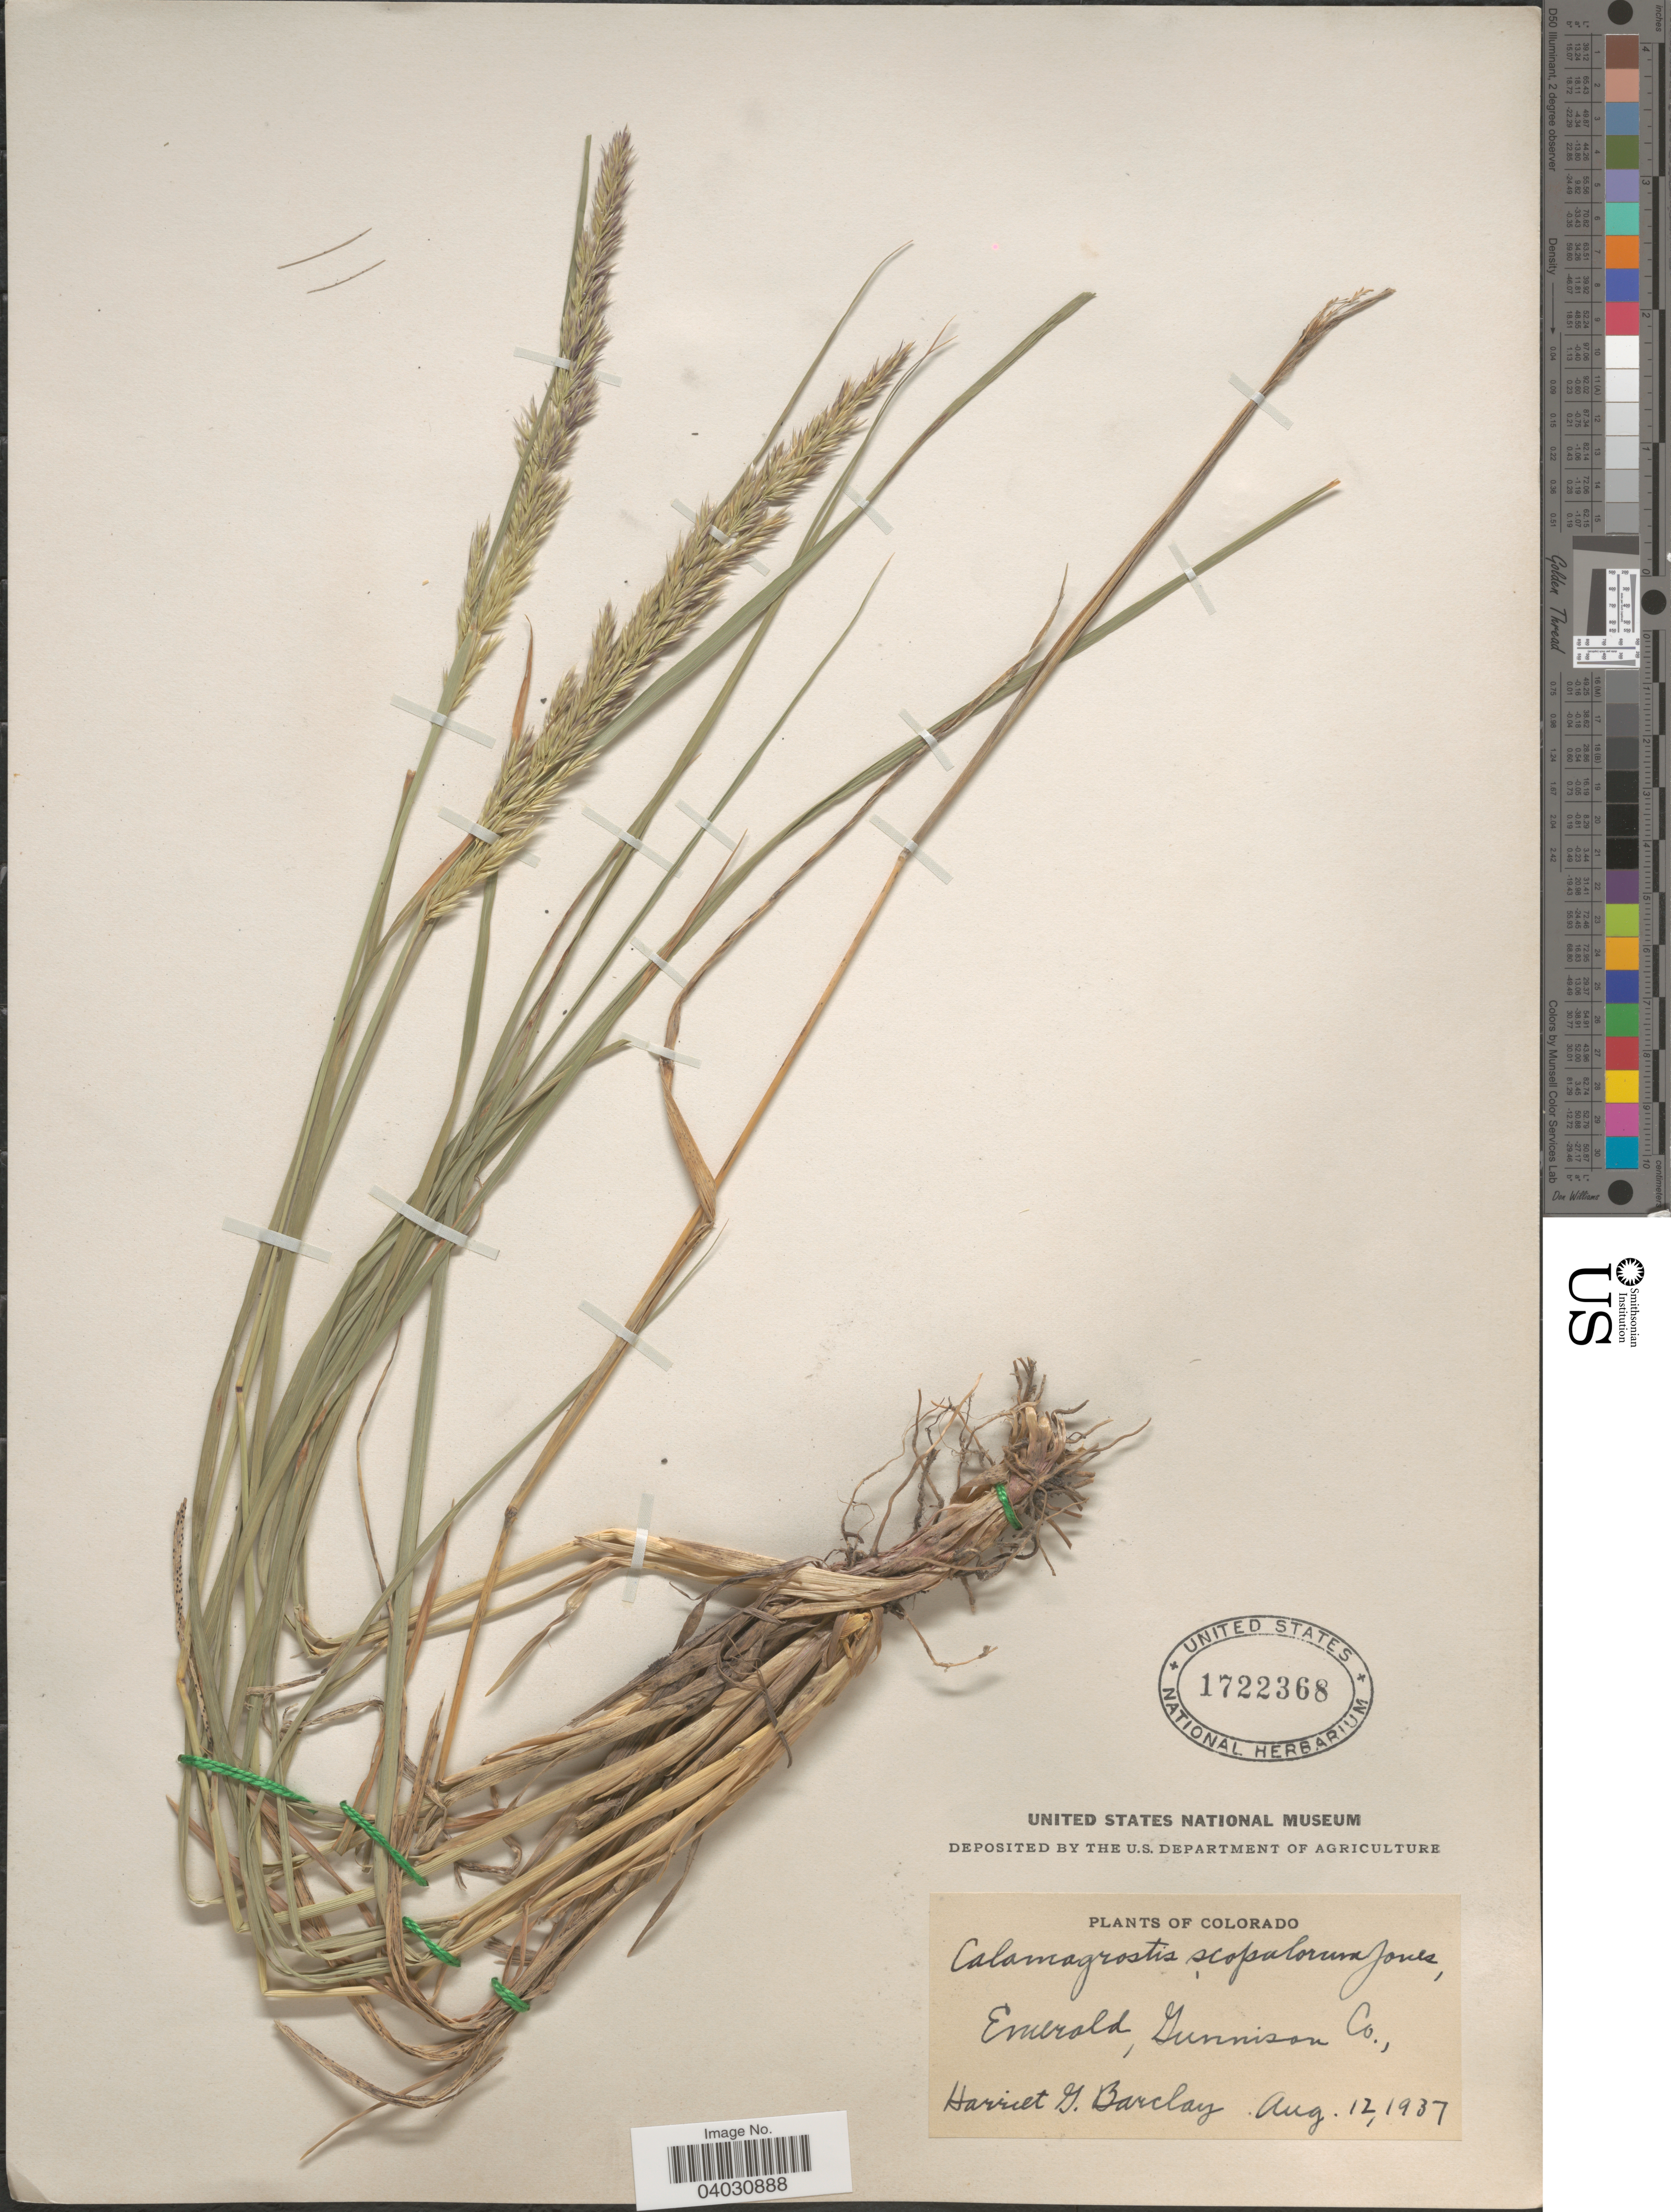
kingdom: Plantae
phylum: Tracheophyta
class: Liliopsida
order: Poales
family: Poaceae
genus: Calamagrostis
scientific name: Calamagrostis scopulorum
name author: M.E. Jones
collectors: H. G. Barclay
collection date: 1937-08-12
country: United States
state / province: Colorado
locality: Emerald, Gunnison Co.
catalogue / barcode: US 1722368